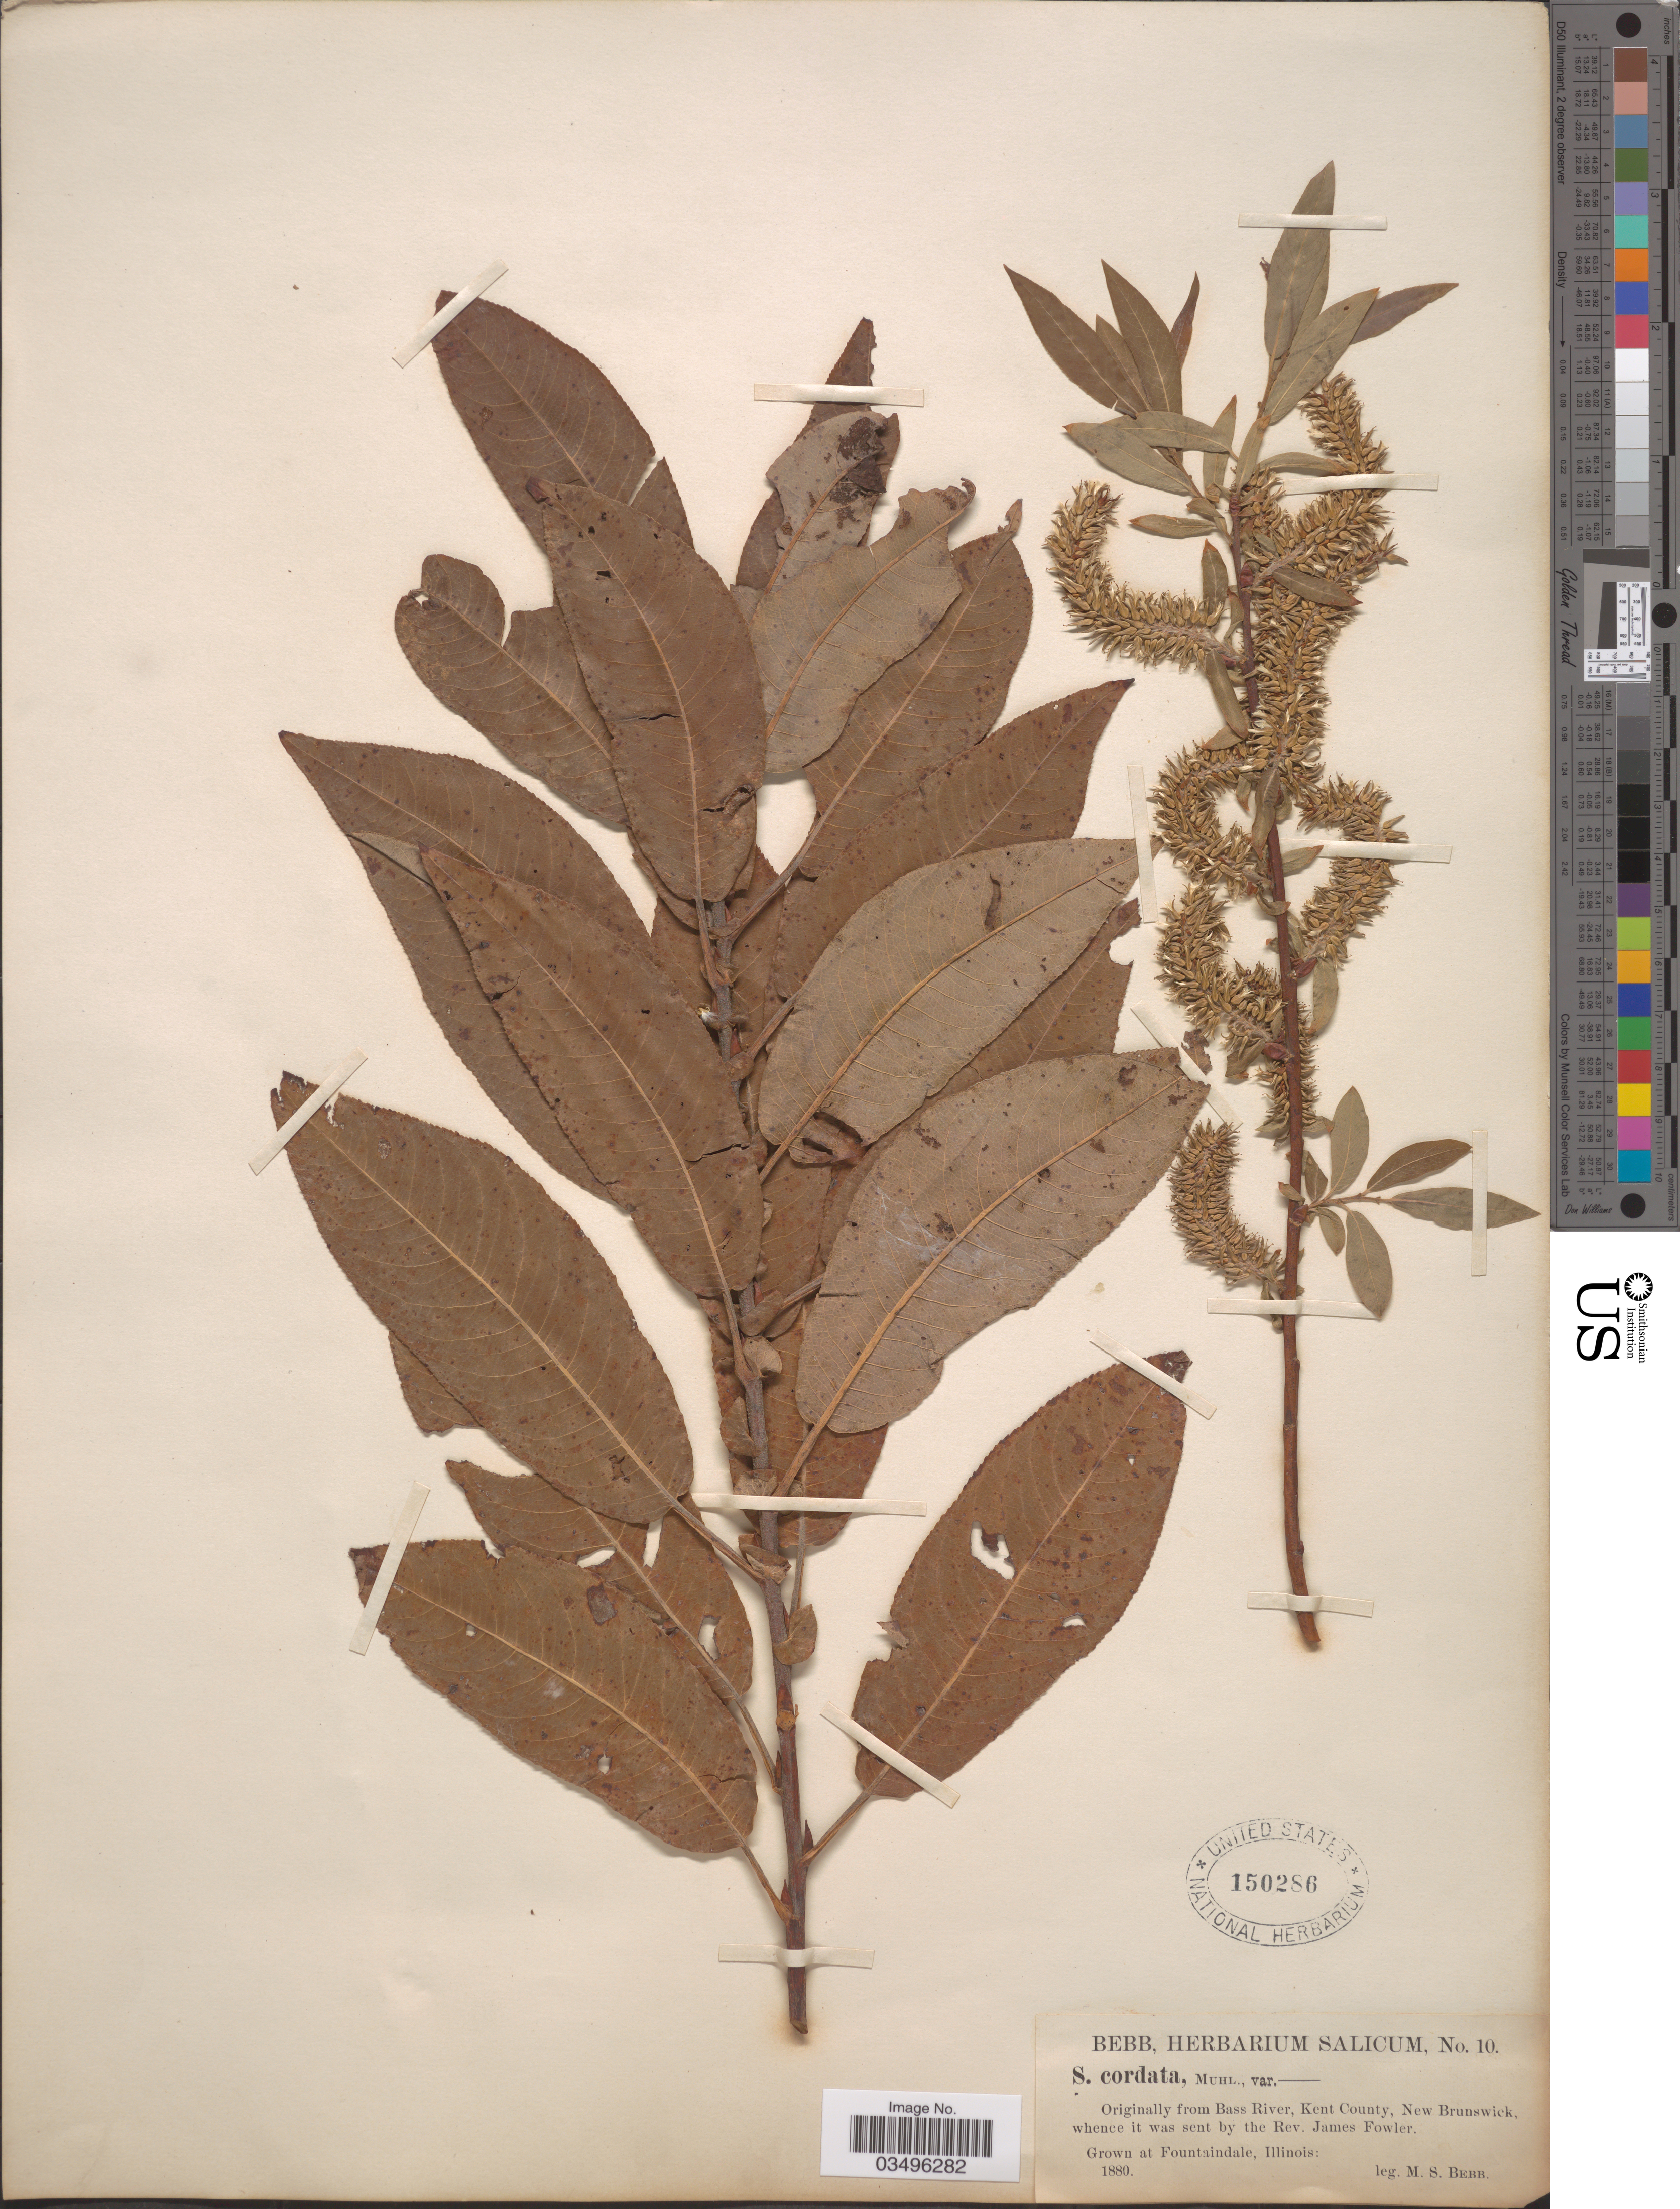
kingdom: Plantae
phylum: Tracheophyta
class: Magnoliopsida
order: Malpighiales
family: Salicaceae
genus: Salix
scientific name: Salix cordata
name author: Michx.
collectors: M. Bebb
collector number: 10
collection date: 1880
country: United States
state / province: Illinois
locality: Grown at Fountaindale.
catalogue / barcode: US 150286